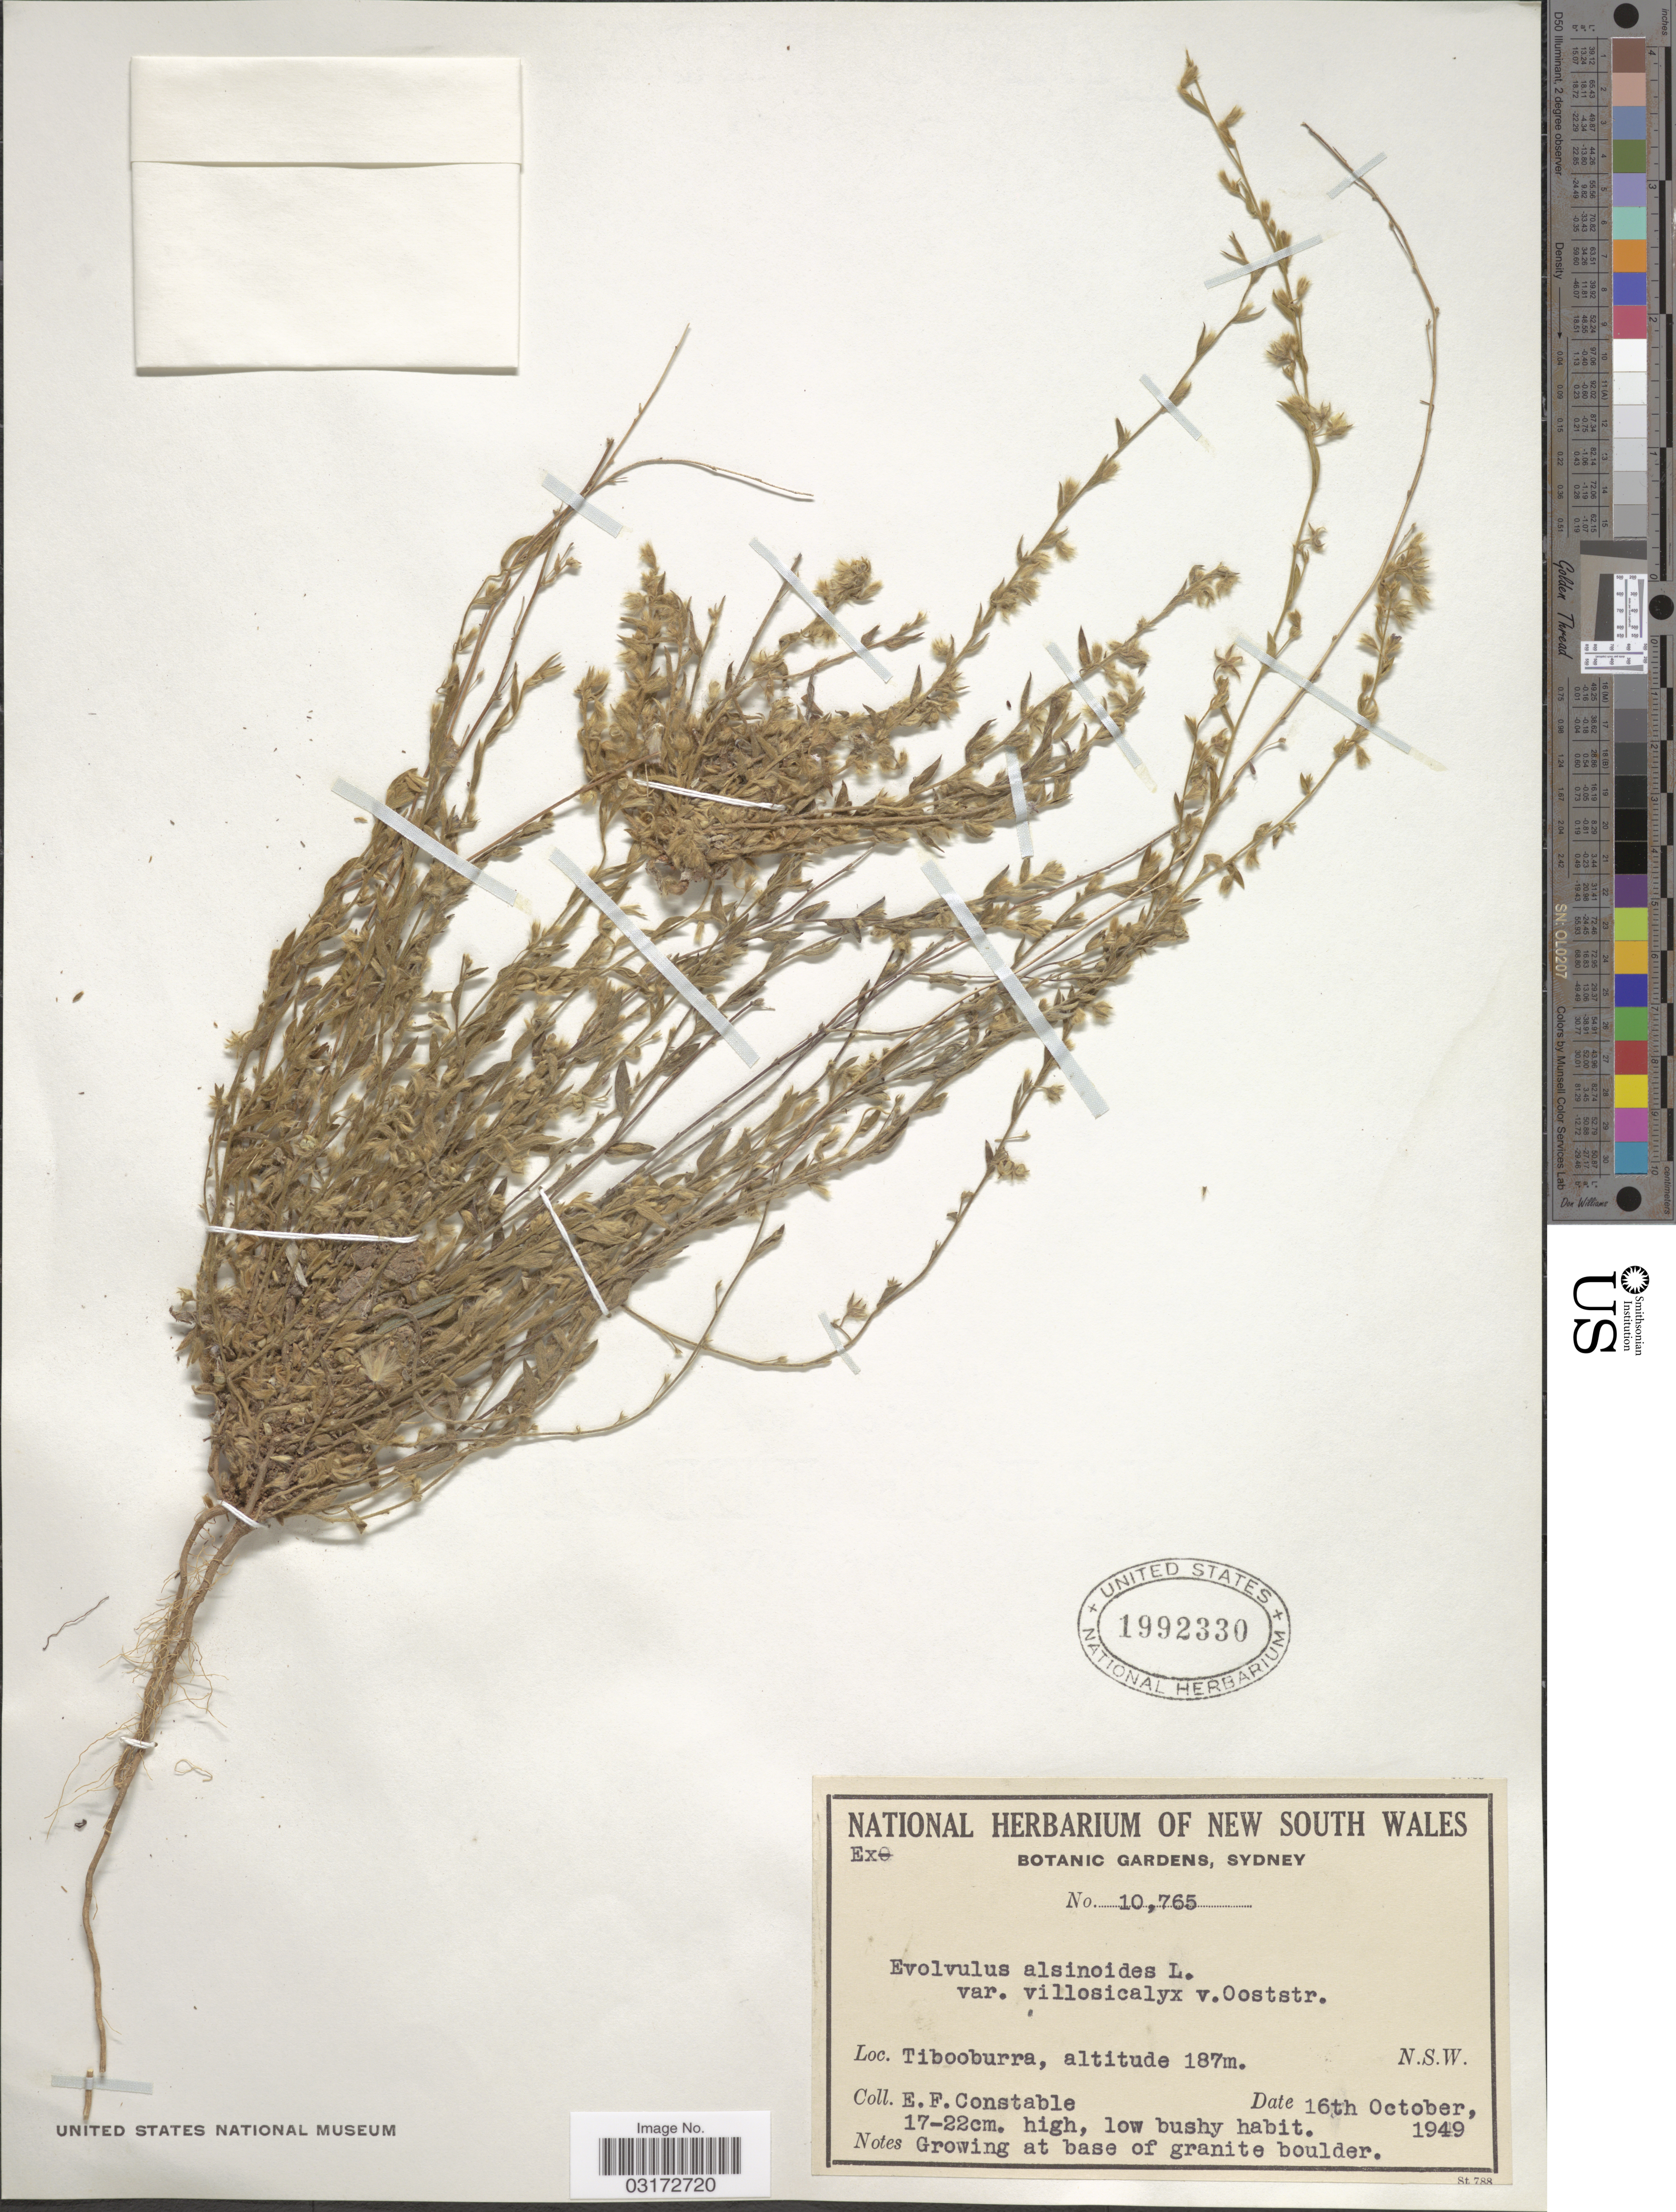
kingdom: Plantae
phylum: Tracheophyta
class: Magnoliopsida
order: Solanales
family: Convolvulaceae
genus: Evolvulus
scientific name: Evolvulus alsinoides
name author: (L.) L.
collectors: E. F. Constable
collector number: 10765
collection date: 1949-10-16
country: Australia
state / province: New South Wales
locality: Tibooburra, N.S.W.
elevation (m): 187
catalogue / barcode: US 1992330